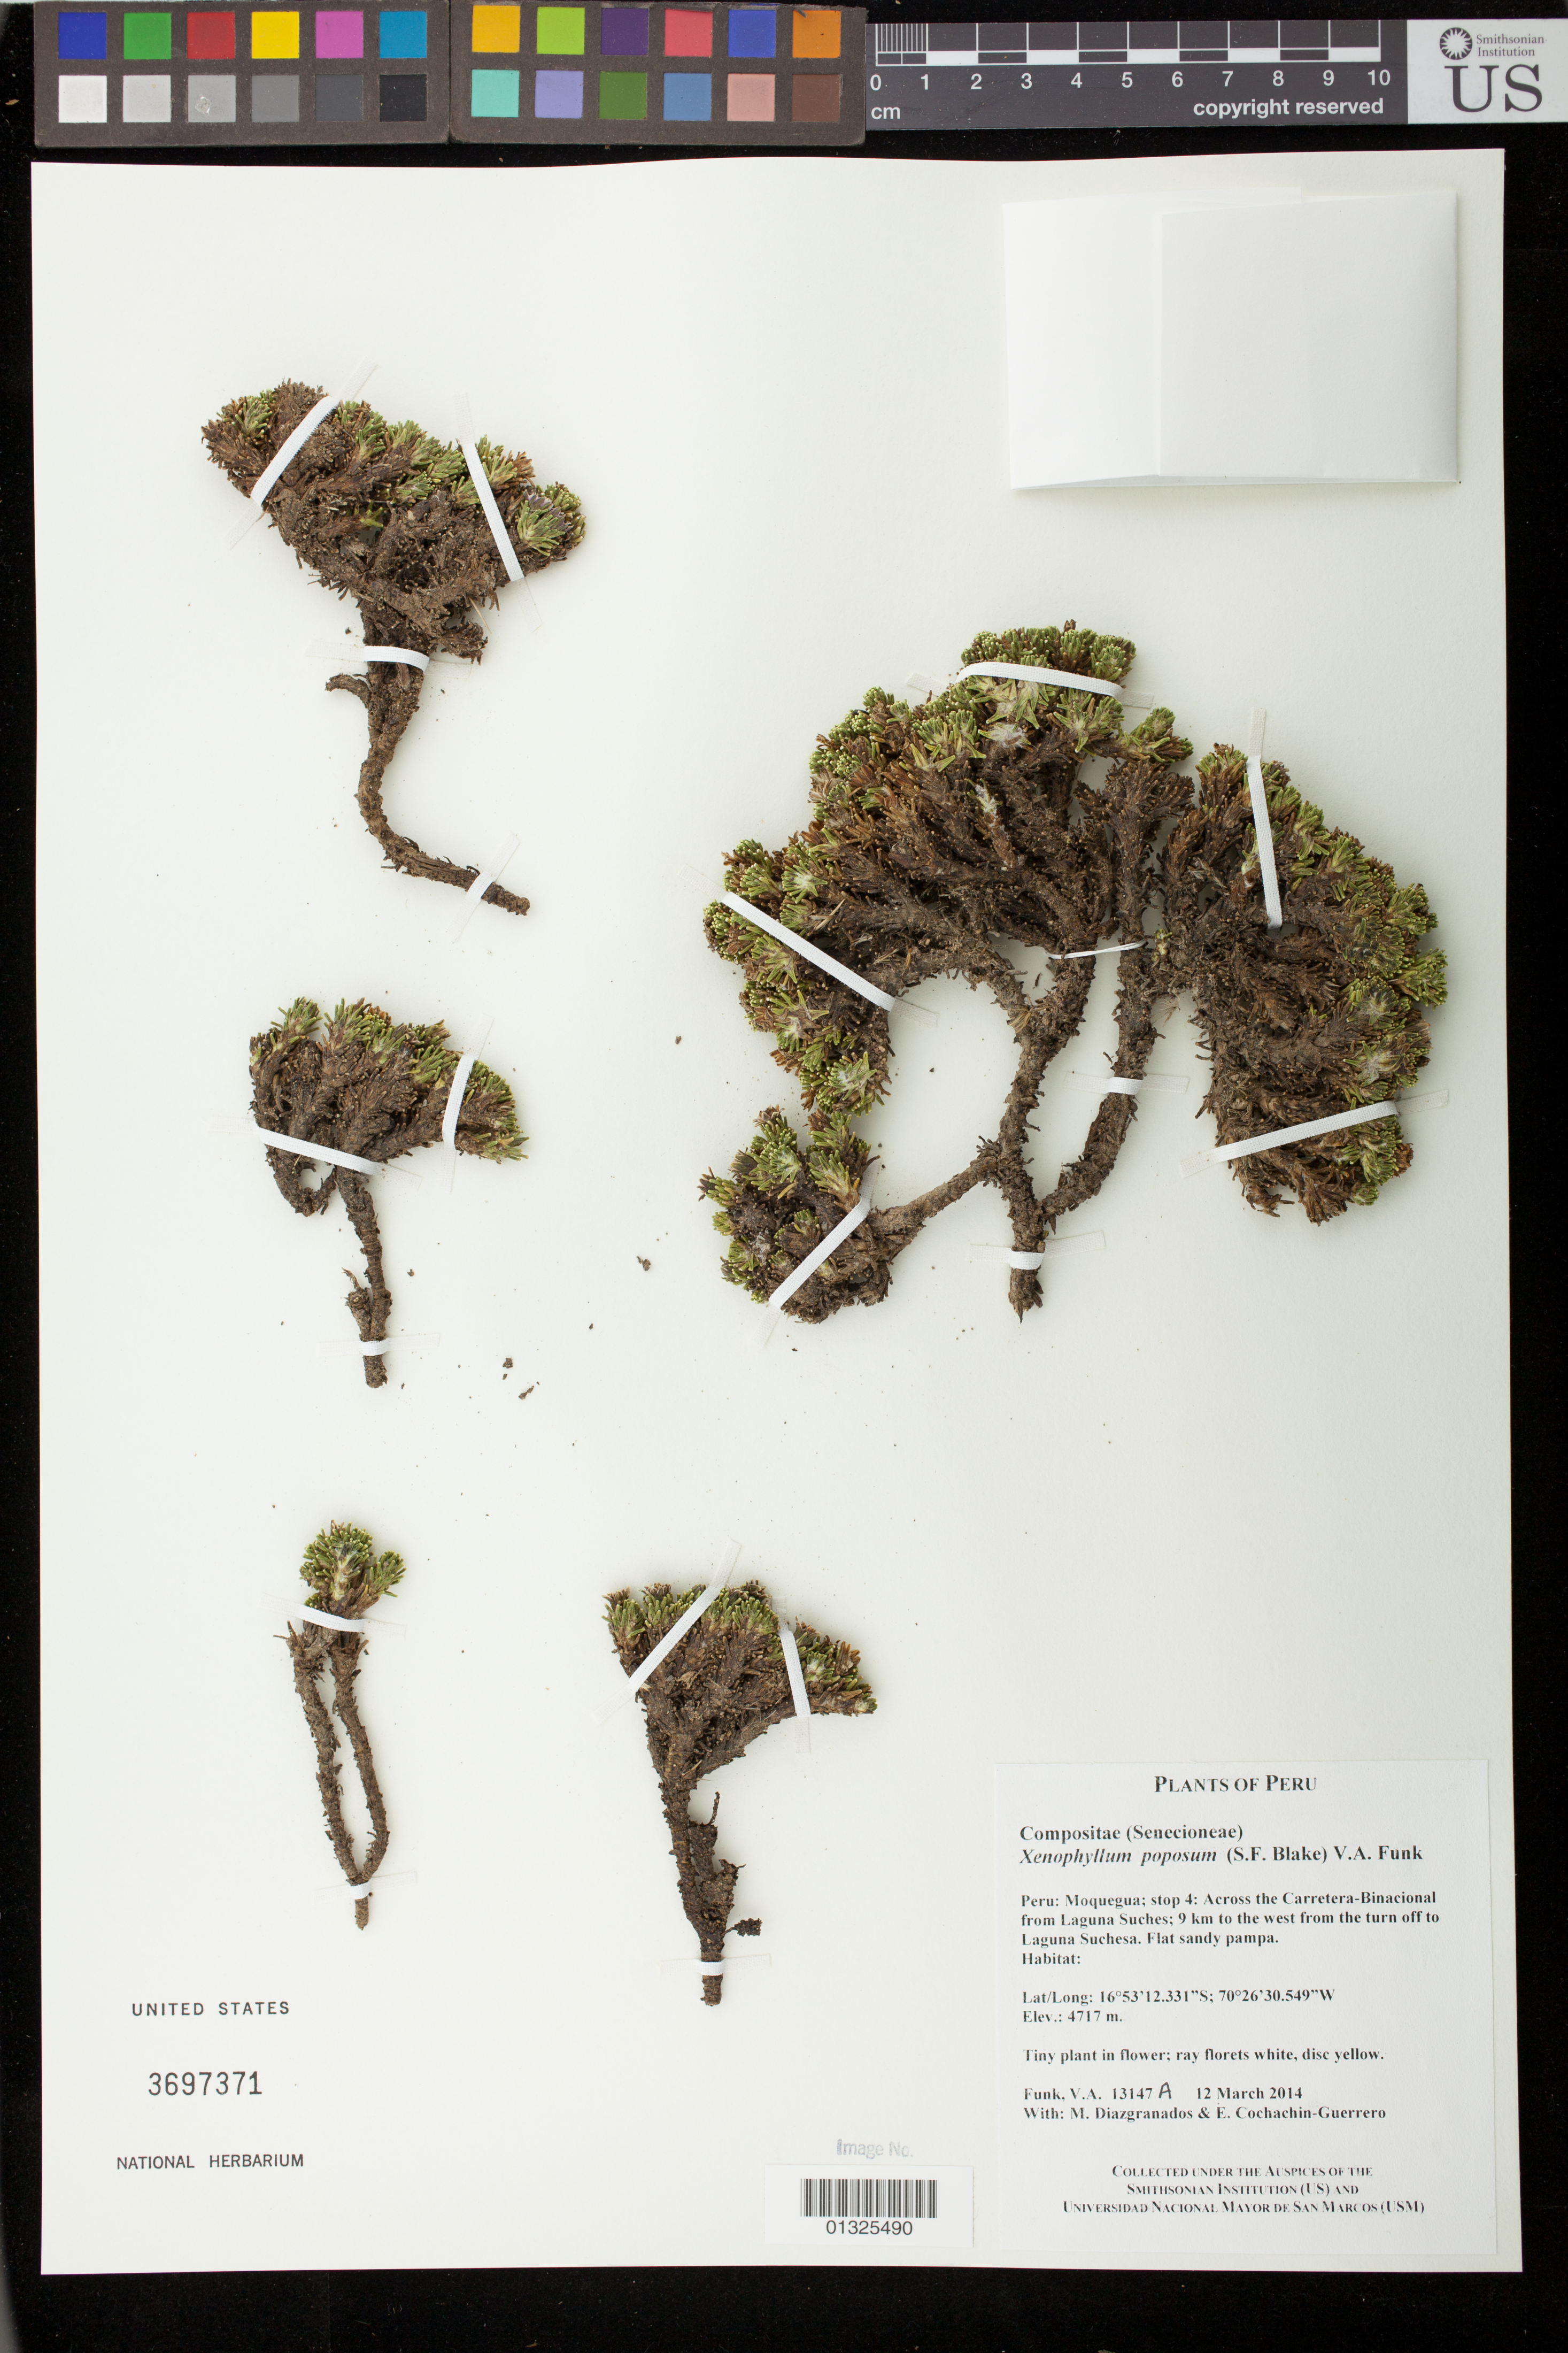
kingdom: Plantae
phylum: Tracheophyta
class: Magnoliopsida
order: Asterales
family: Asteraceae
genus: Xenophyllum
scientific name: Xenophyllum poposum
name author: (Phil.) V.A. Funk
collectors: M. Diazgranados C. & E. Cochachin Guerrero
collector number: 13147 a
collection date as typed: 12 March 2014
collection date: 2014-03-12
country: Peru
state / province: Moquegua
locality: Across the Carretera-Binacional from Laguna Suches, 9 km to the W from the turn off to Laguna Sachesa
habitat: Flat sandy pampa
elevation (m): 4717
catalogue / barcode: US 3697371